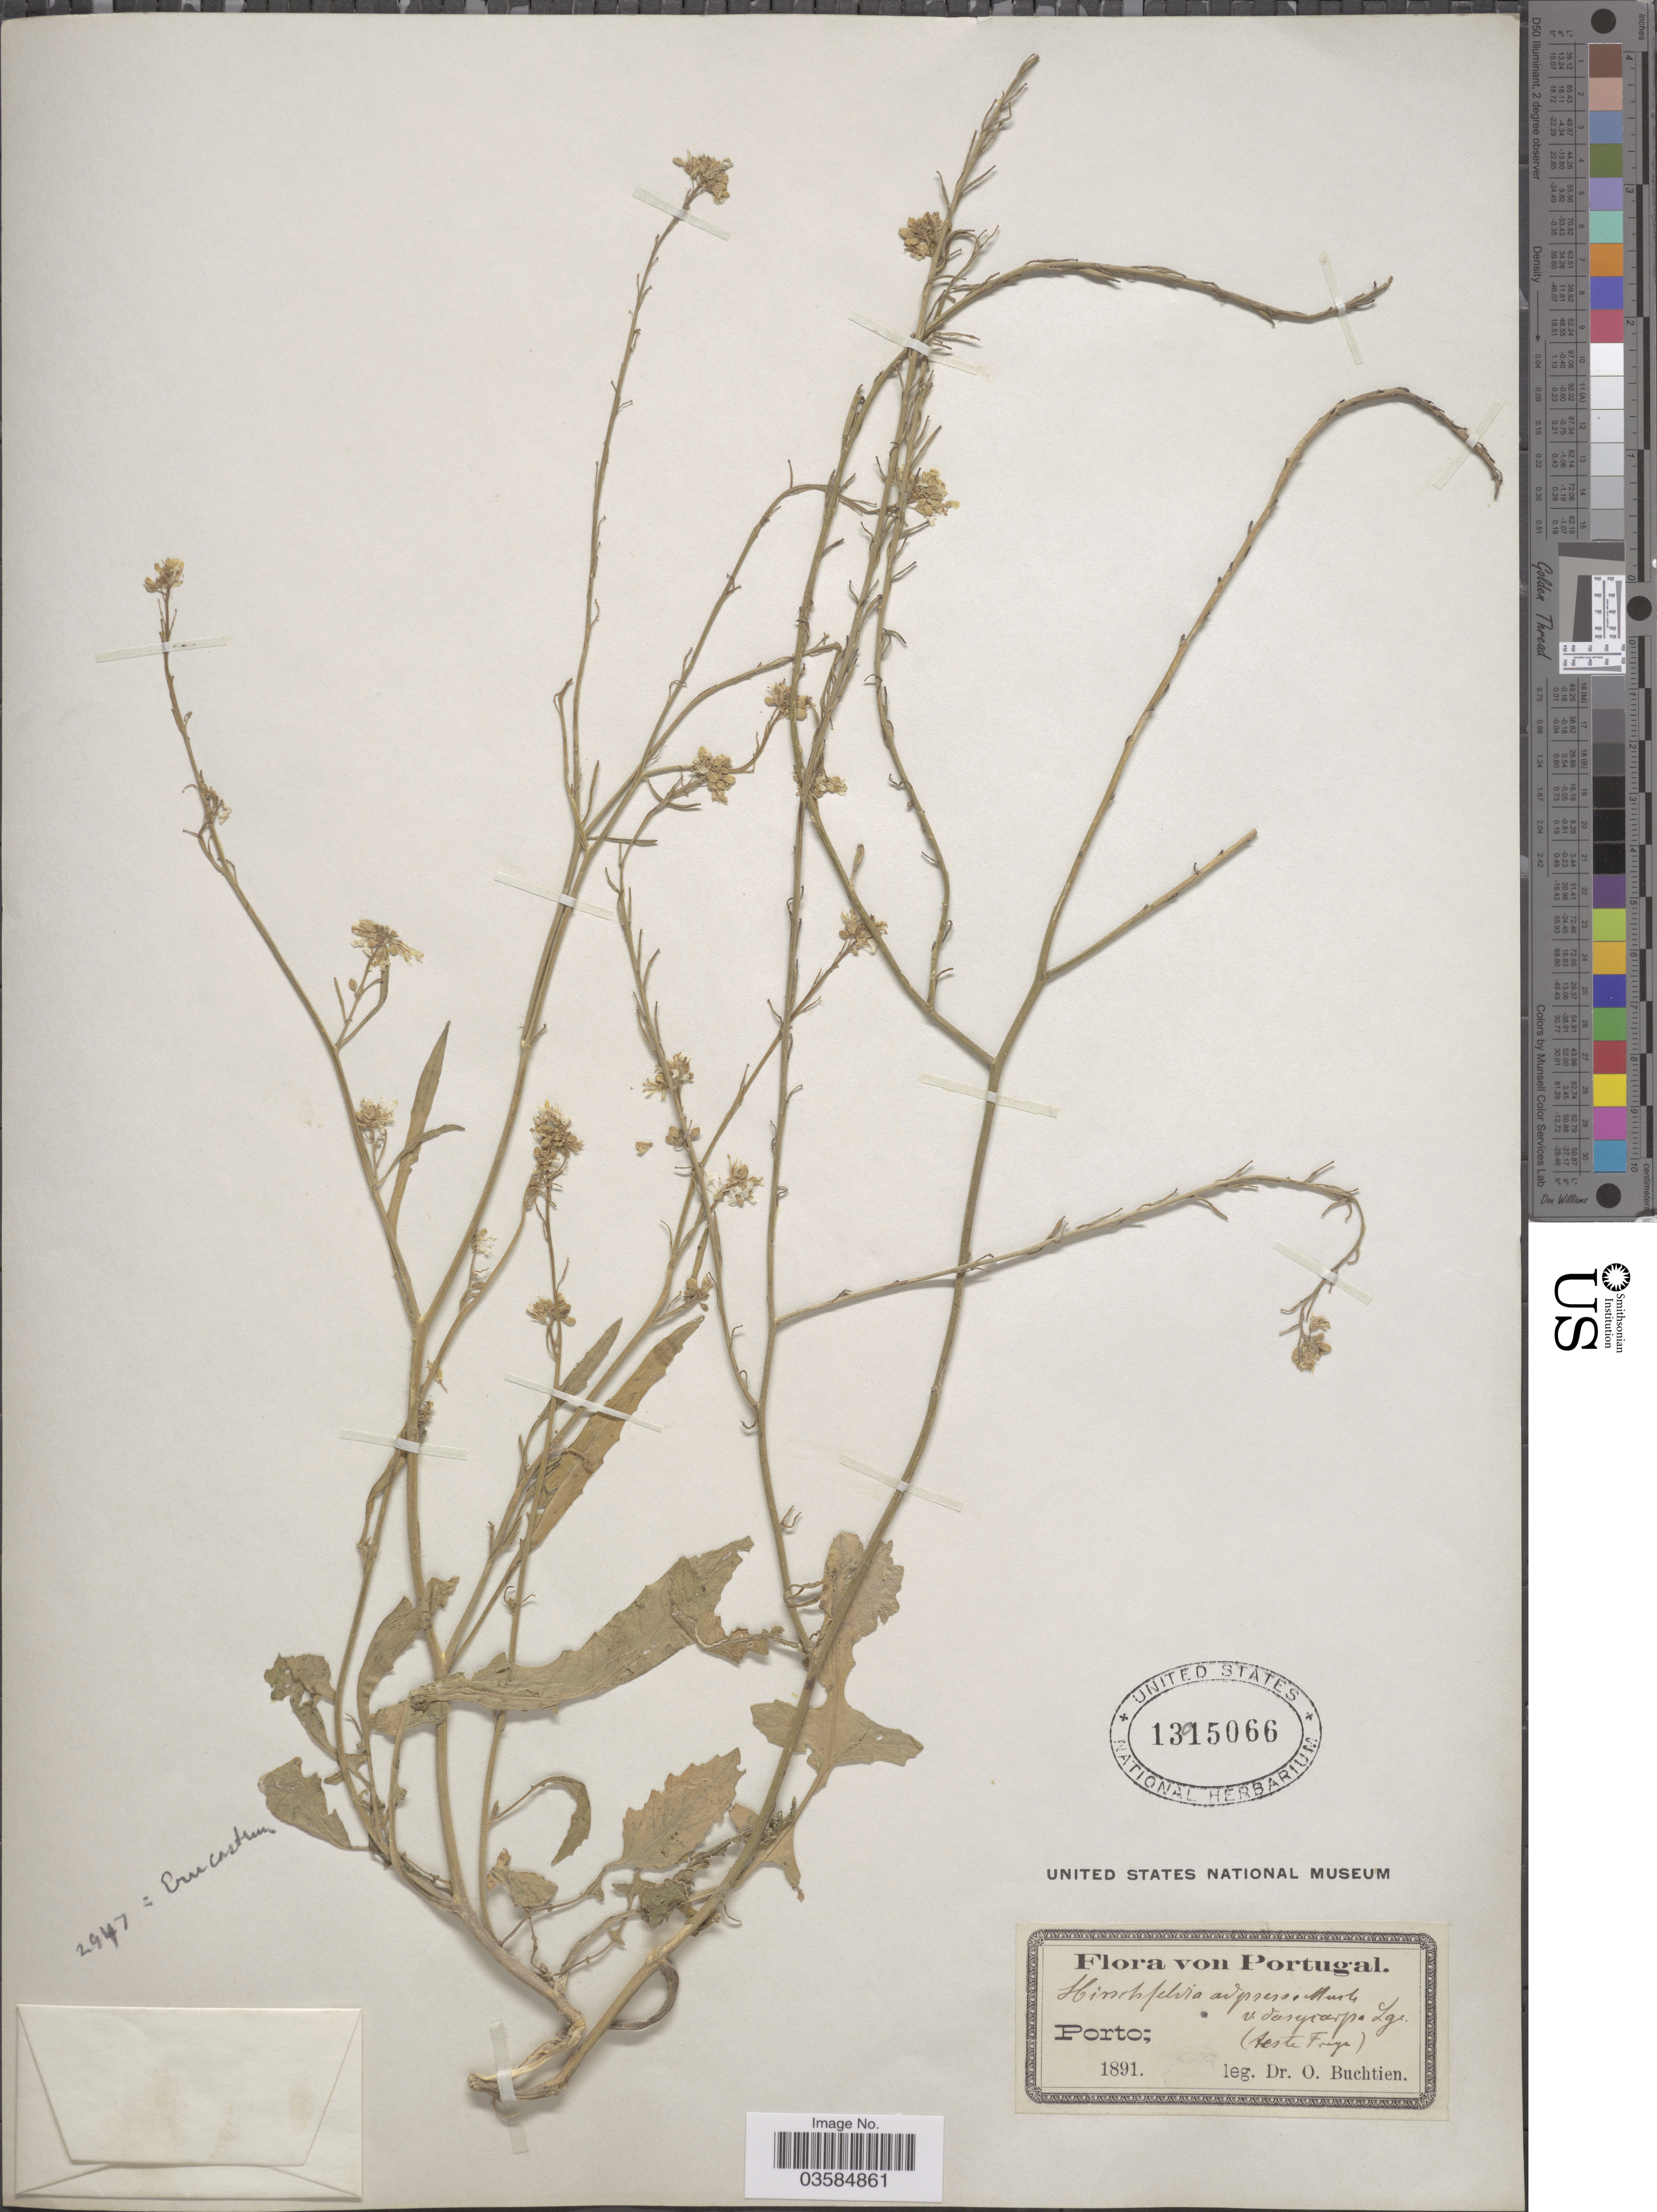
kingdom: Plantae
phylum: Tracheophyta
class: Magnoliopsida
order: Brassicales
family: Brassicaceae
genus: Hirschfeldia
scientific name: Hirschfeldia adpressa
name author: Moench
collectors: O. Buchtien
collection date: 1891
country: Portugal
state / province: Porto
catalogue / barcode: US 1395066